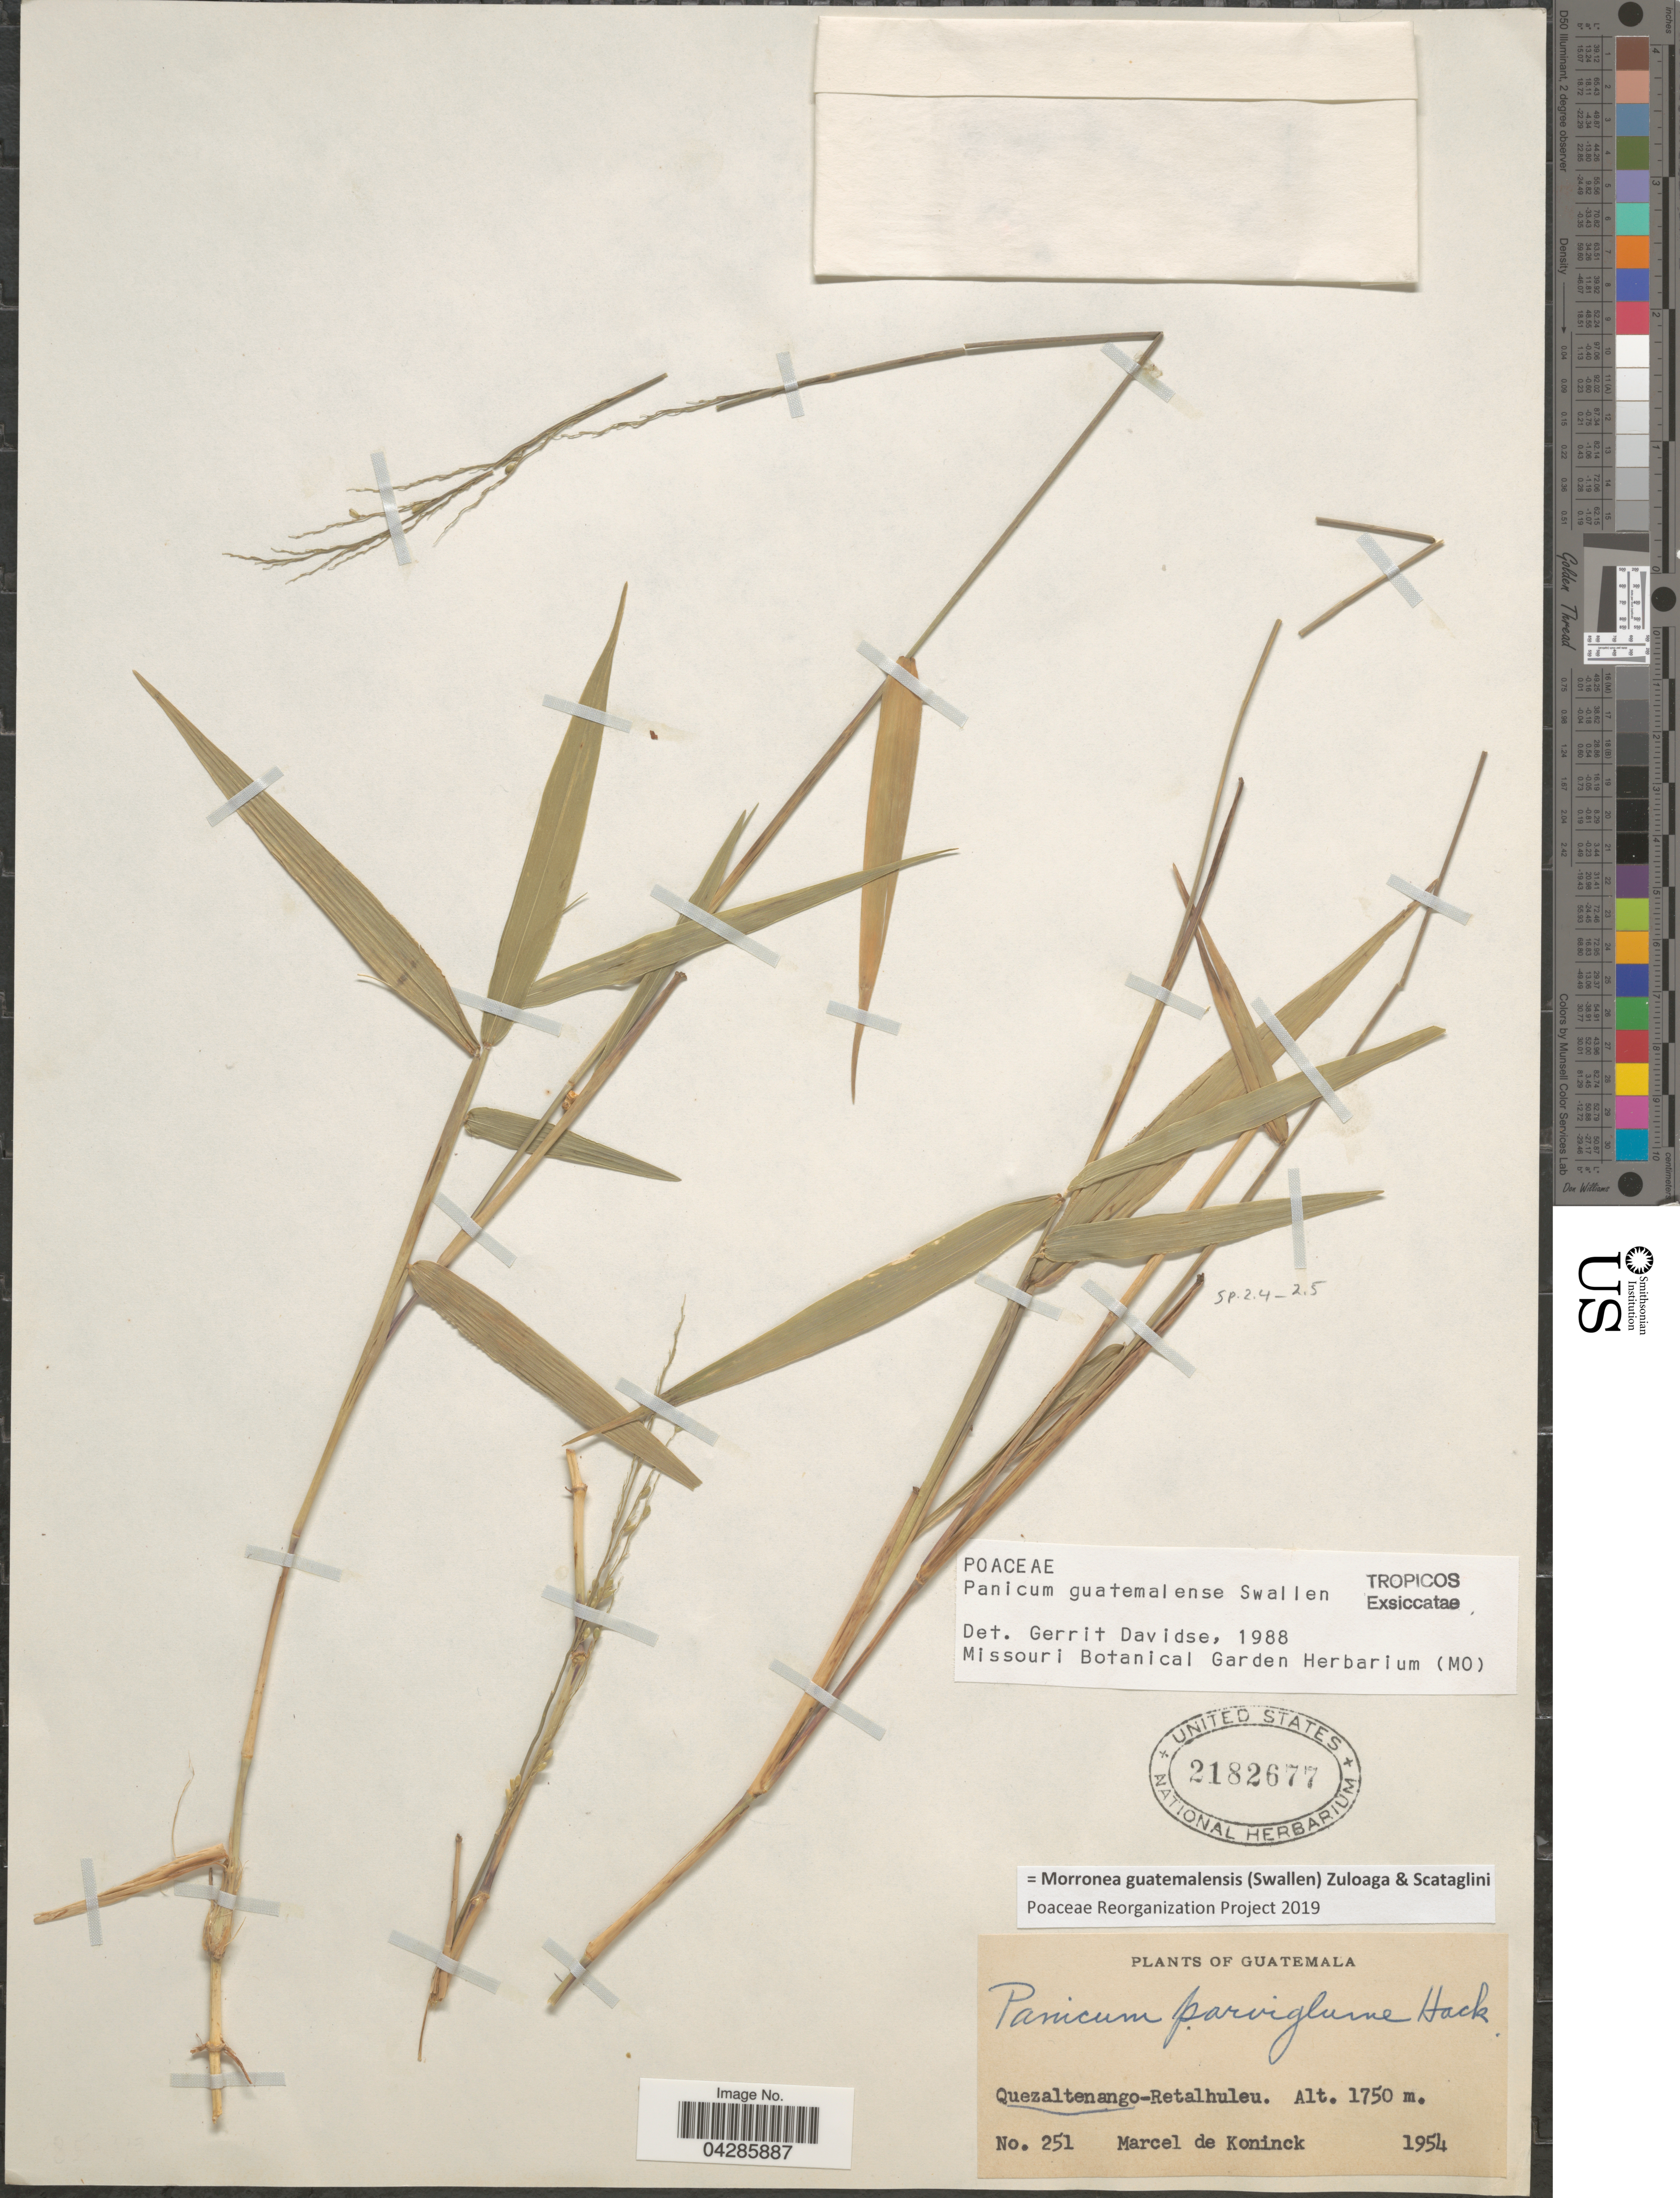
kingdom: Plantae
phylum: Tracheophyta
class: Liliopsida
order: Poales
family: Poaceae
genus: Morronea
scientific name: Morronea guatemalensis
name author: (Swallen) Zuloaga & Scataglini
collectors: M. de Konick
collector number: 251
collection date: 1954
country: Guatemala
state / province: Quetzaltenango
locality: Quezaltenango-Retalhuleu.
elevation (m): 1750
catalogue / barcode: US 2182677